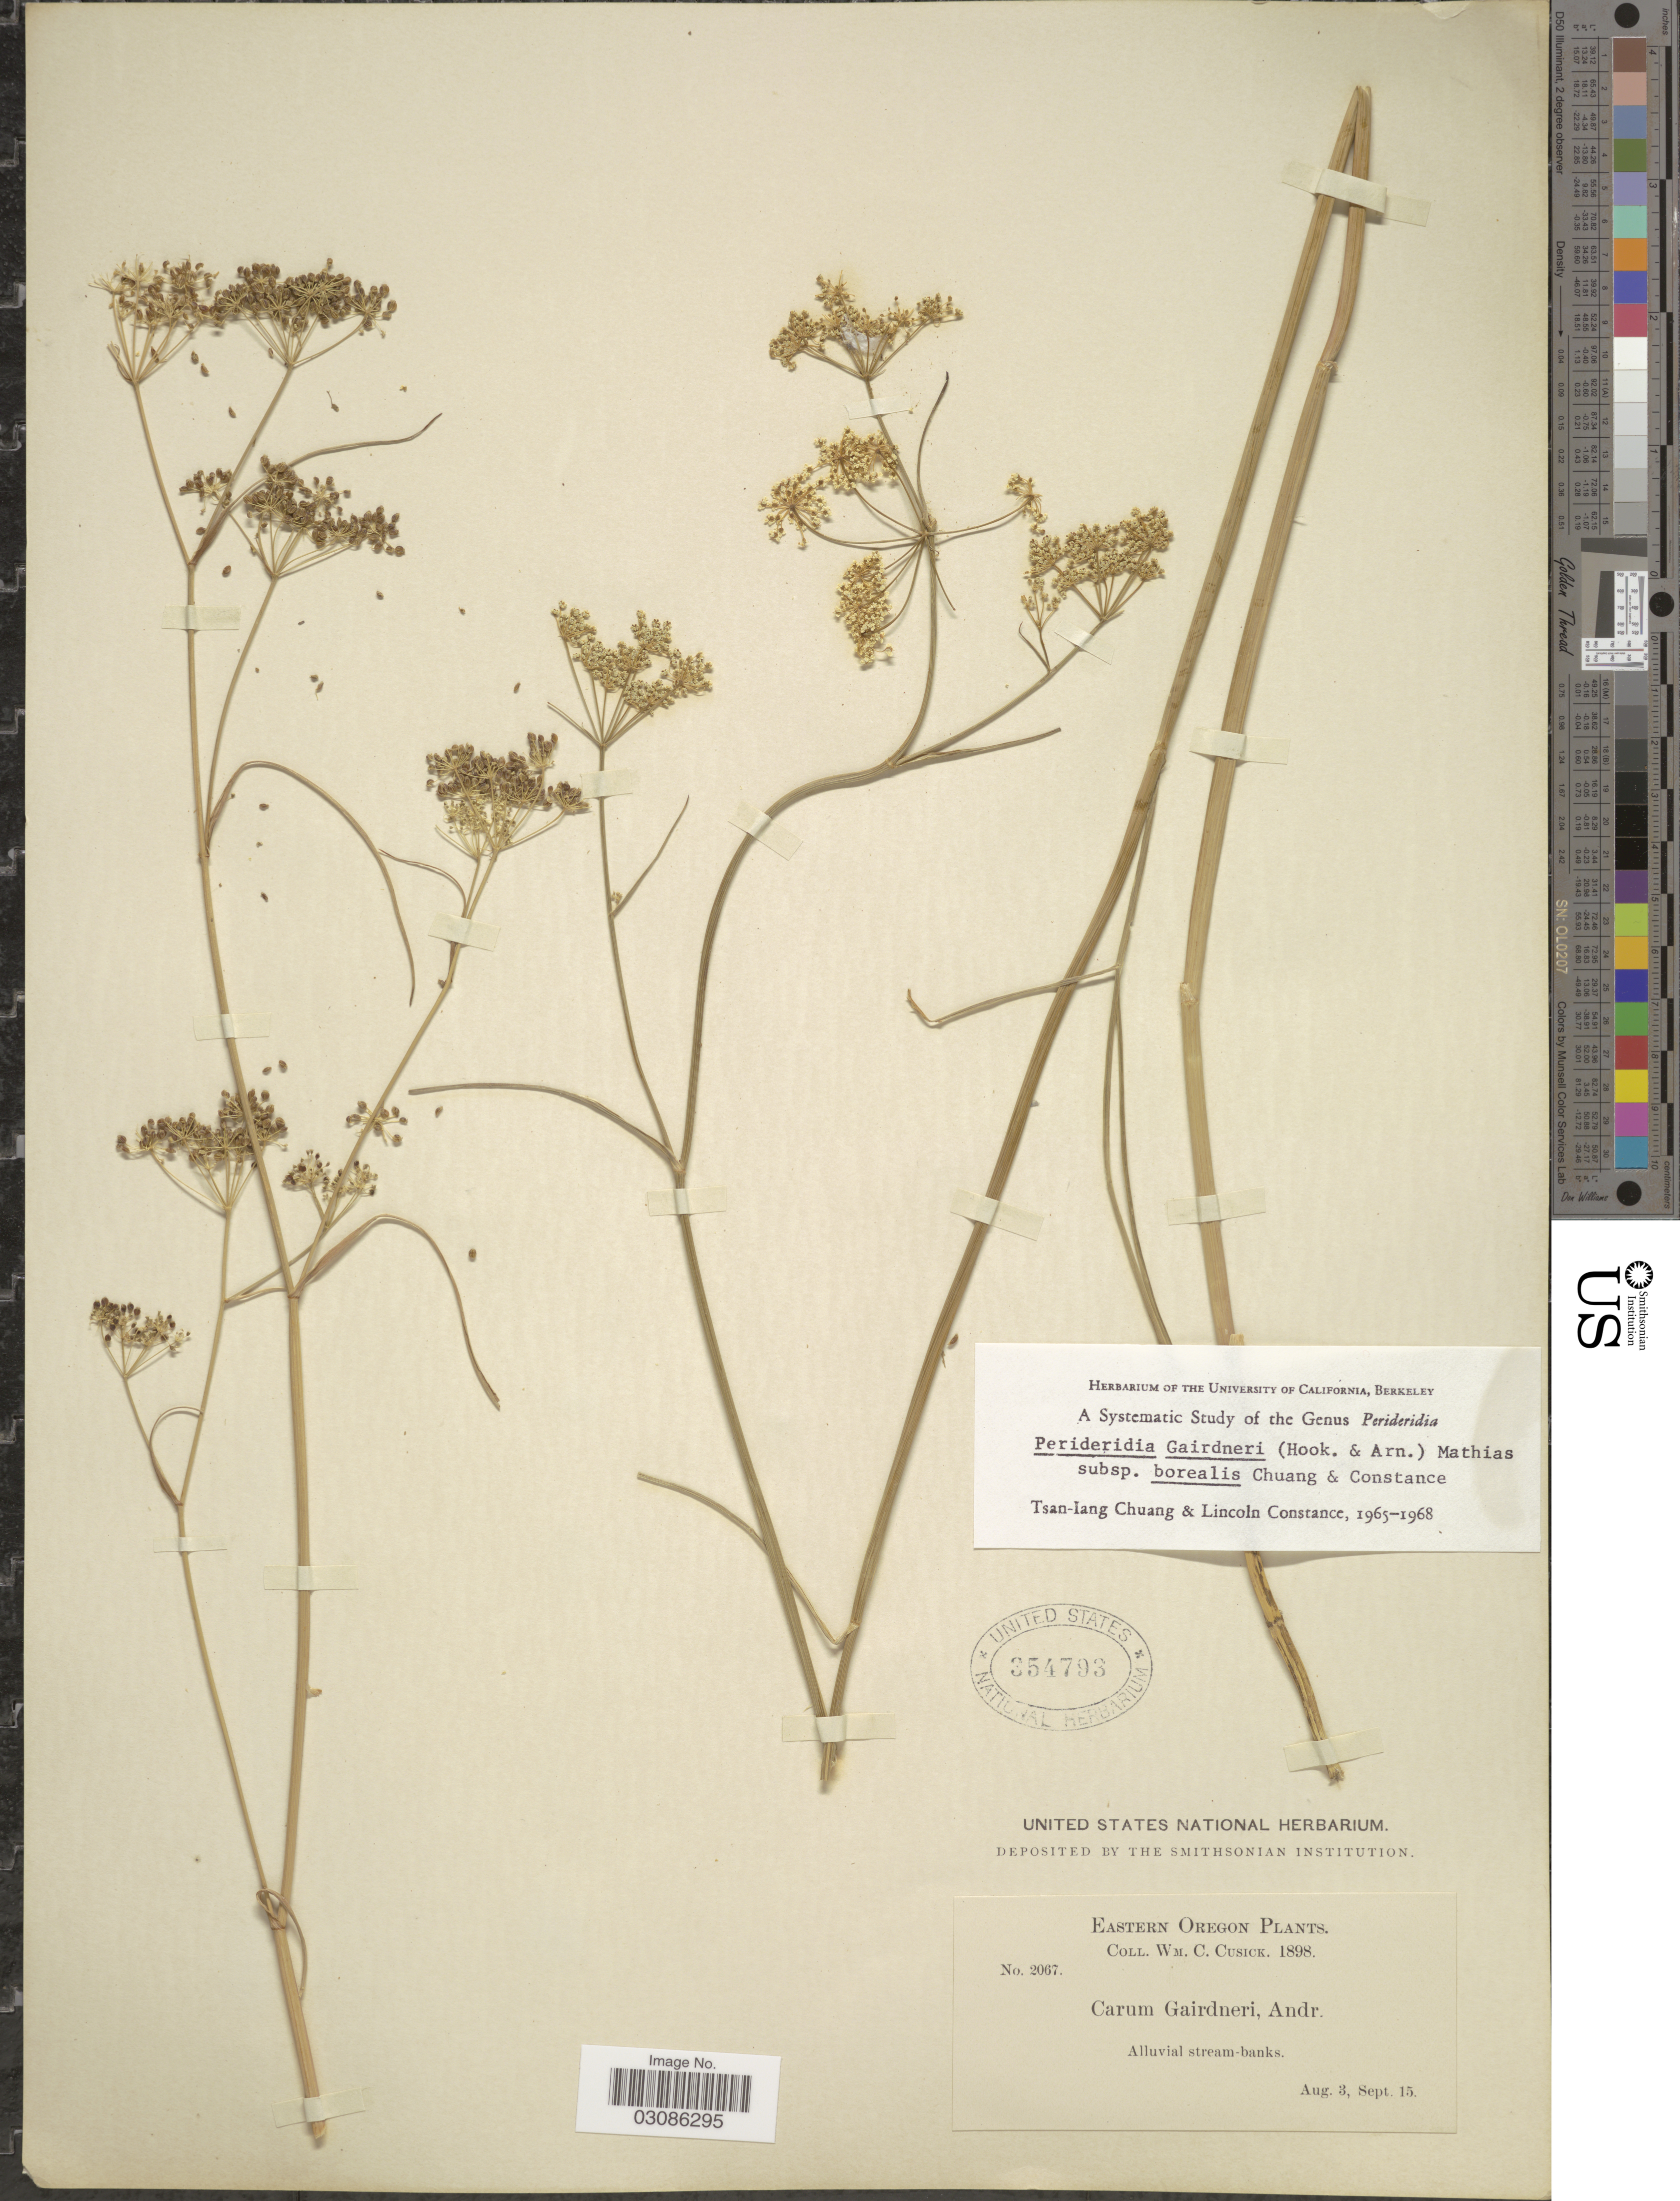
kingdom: Plantae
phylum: Tracheophyta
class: Magnoliopsida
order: Apiales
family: Apiaceae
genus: Perideridia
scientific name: Perideridia gairdneri subsp. borealis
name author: T.I. Chuang & Constance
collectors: W. C. Cusick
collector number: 2067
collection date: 1898-08-03/1898-09-15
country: United States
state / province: Oregon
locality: Eastern Oregon, Alluvial stream-banks.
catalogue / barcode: US 354793